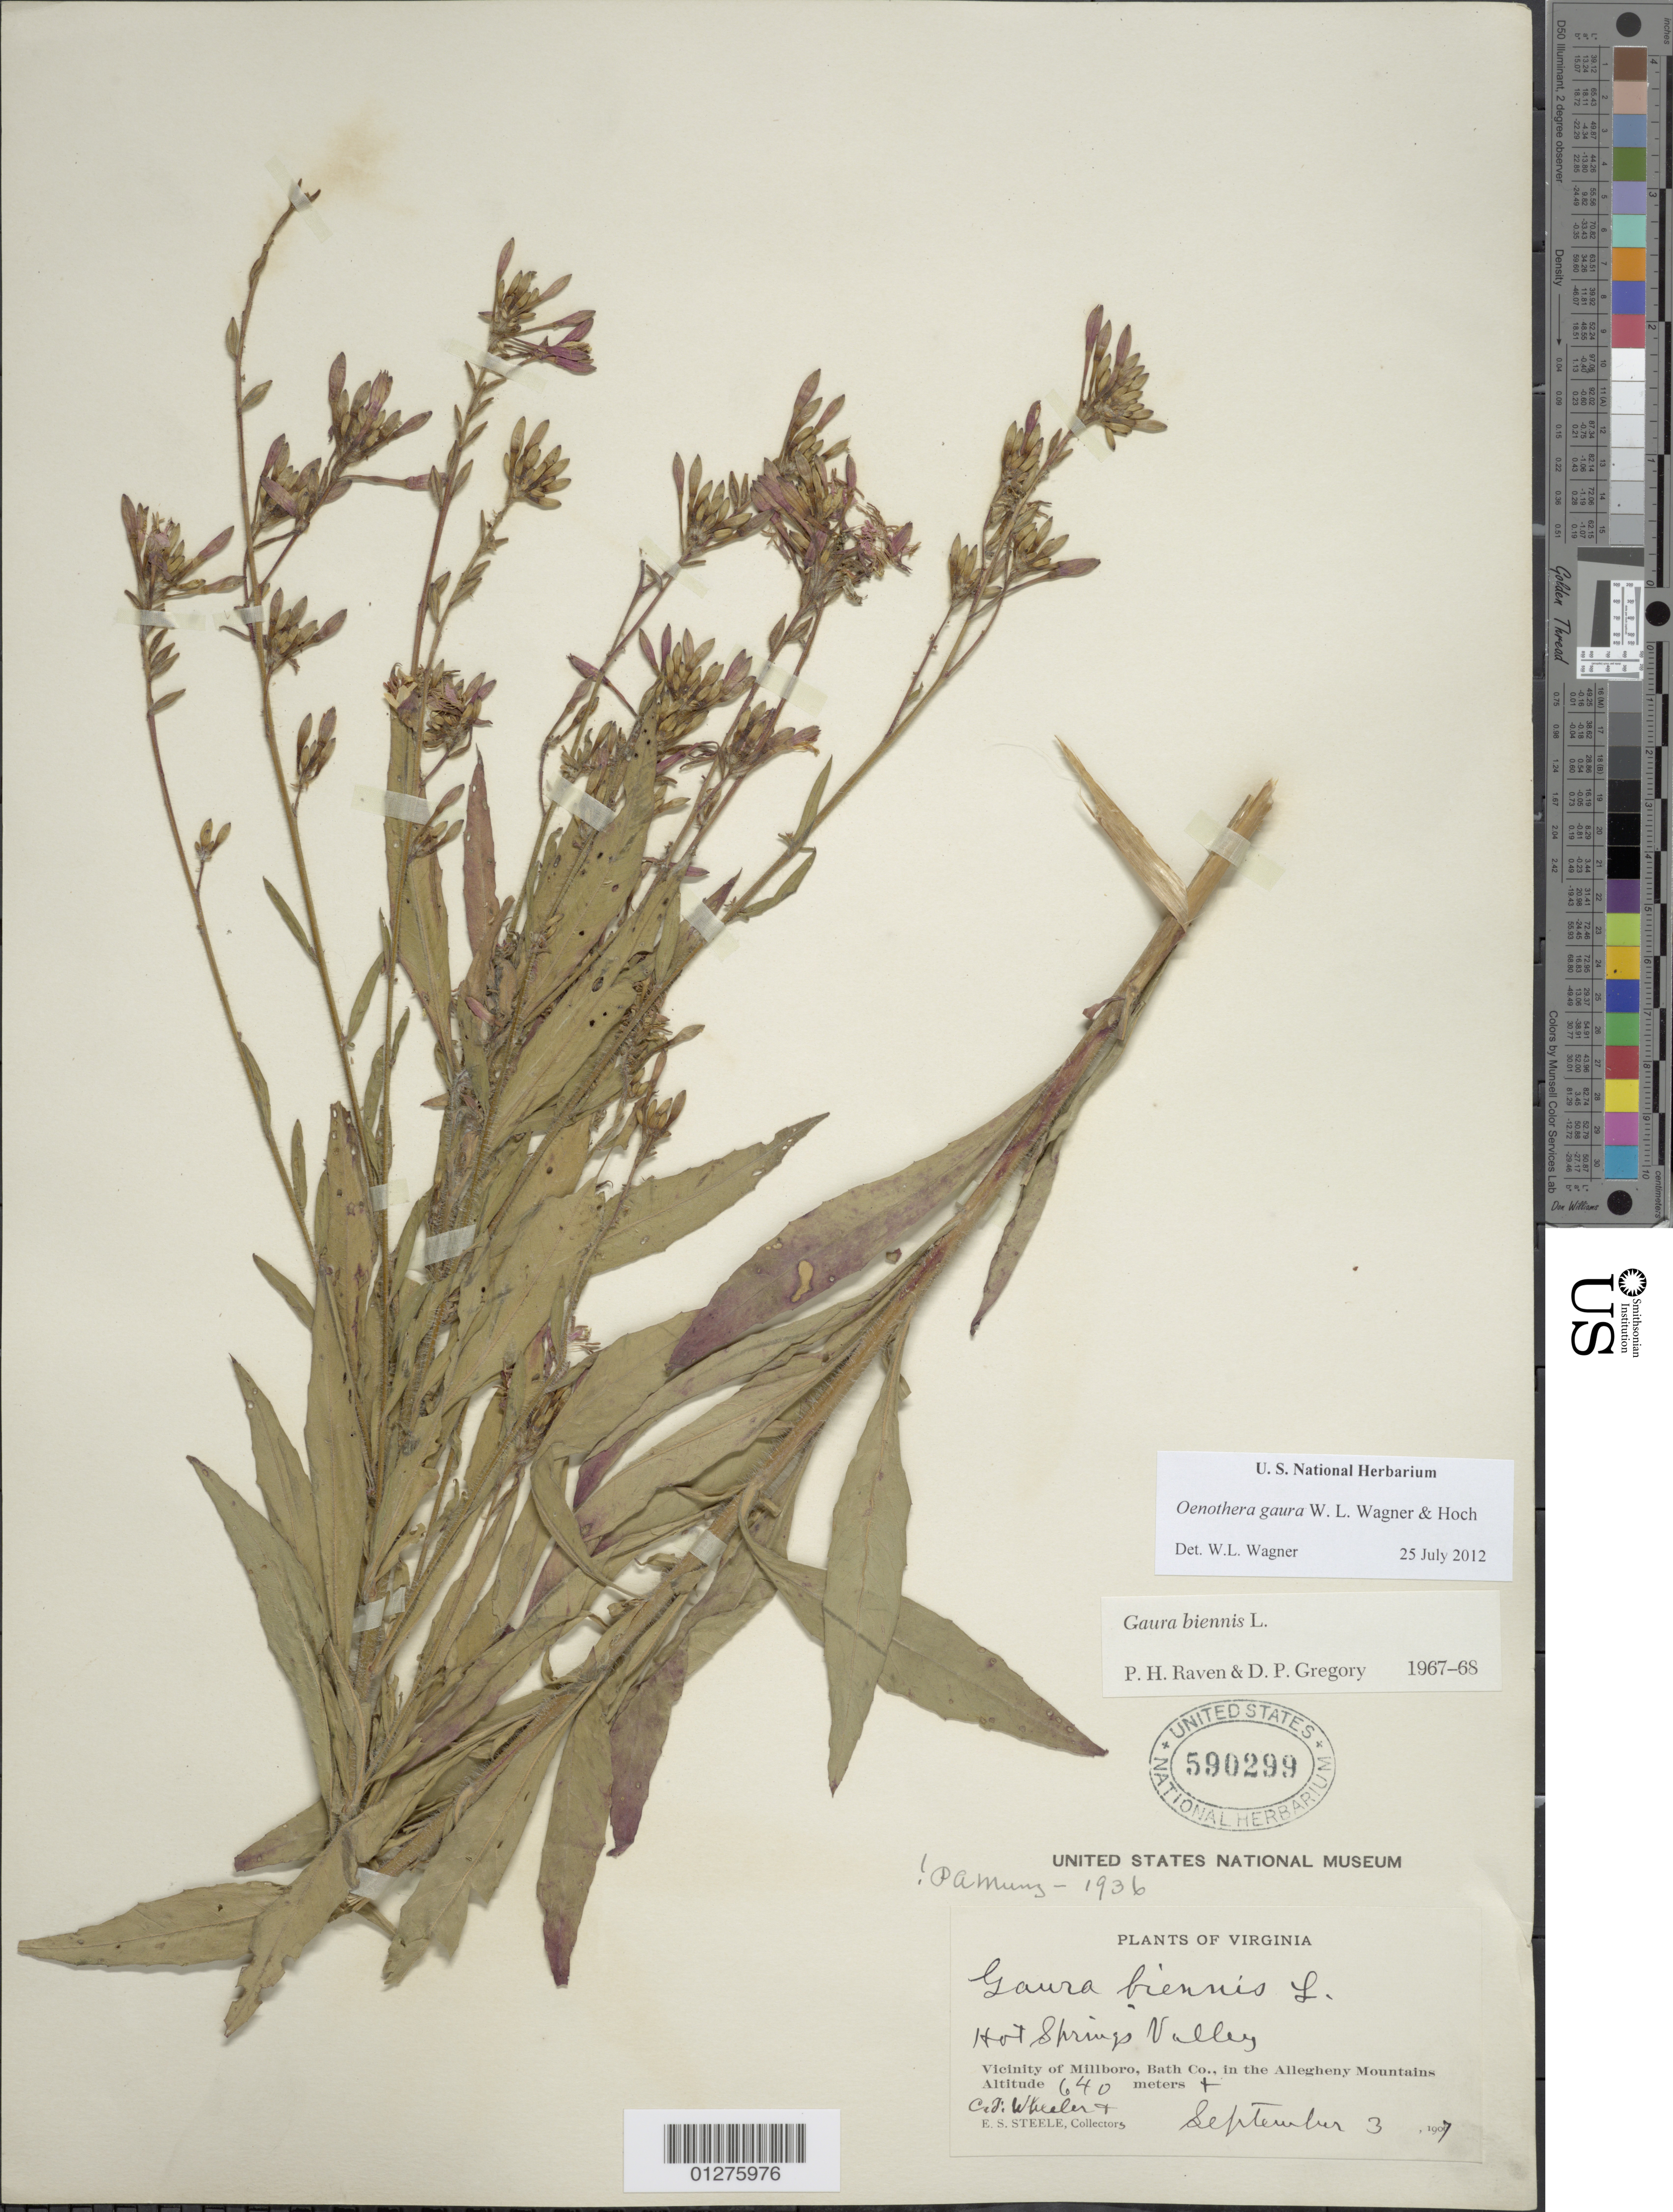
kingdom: Plantae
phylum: Tracheophyta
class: Magnoliopsida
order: Myrtales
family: Onagraceae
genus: Oenothera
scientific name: Oenothera gaura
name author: W.L. Wagner & Hoch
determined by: Wagner, W. L., (BOT), Smithsonian Institution - National Museum of Natural History (UNITED STATES)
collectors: E. Steele & C. Wheeler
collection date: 1907-09-03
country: United States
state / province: Virginia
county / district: Bath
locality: Vicinity of Millboro, in the Allegheny Mts. Hot Springs Valley.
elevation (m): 640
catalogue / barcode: US 590299